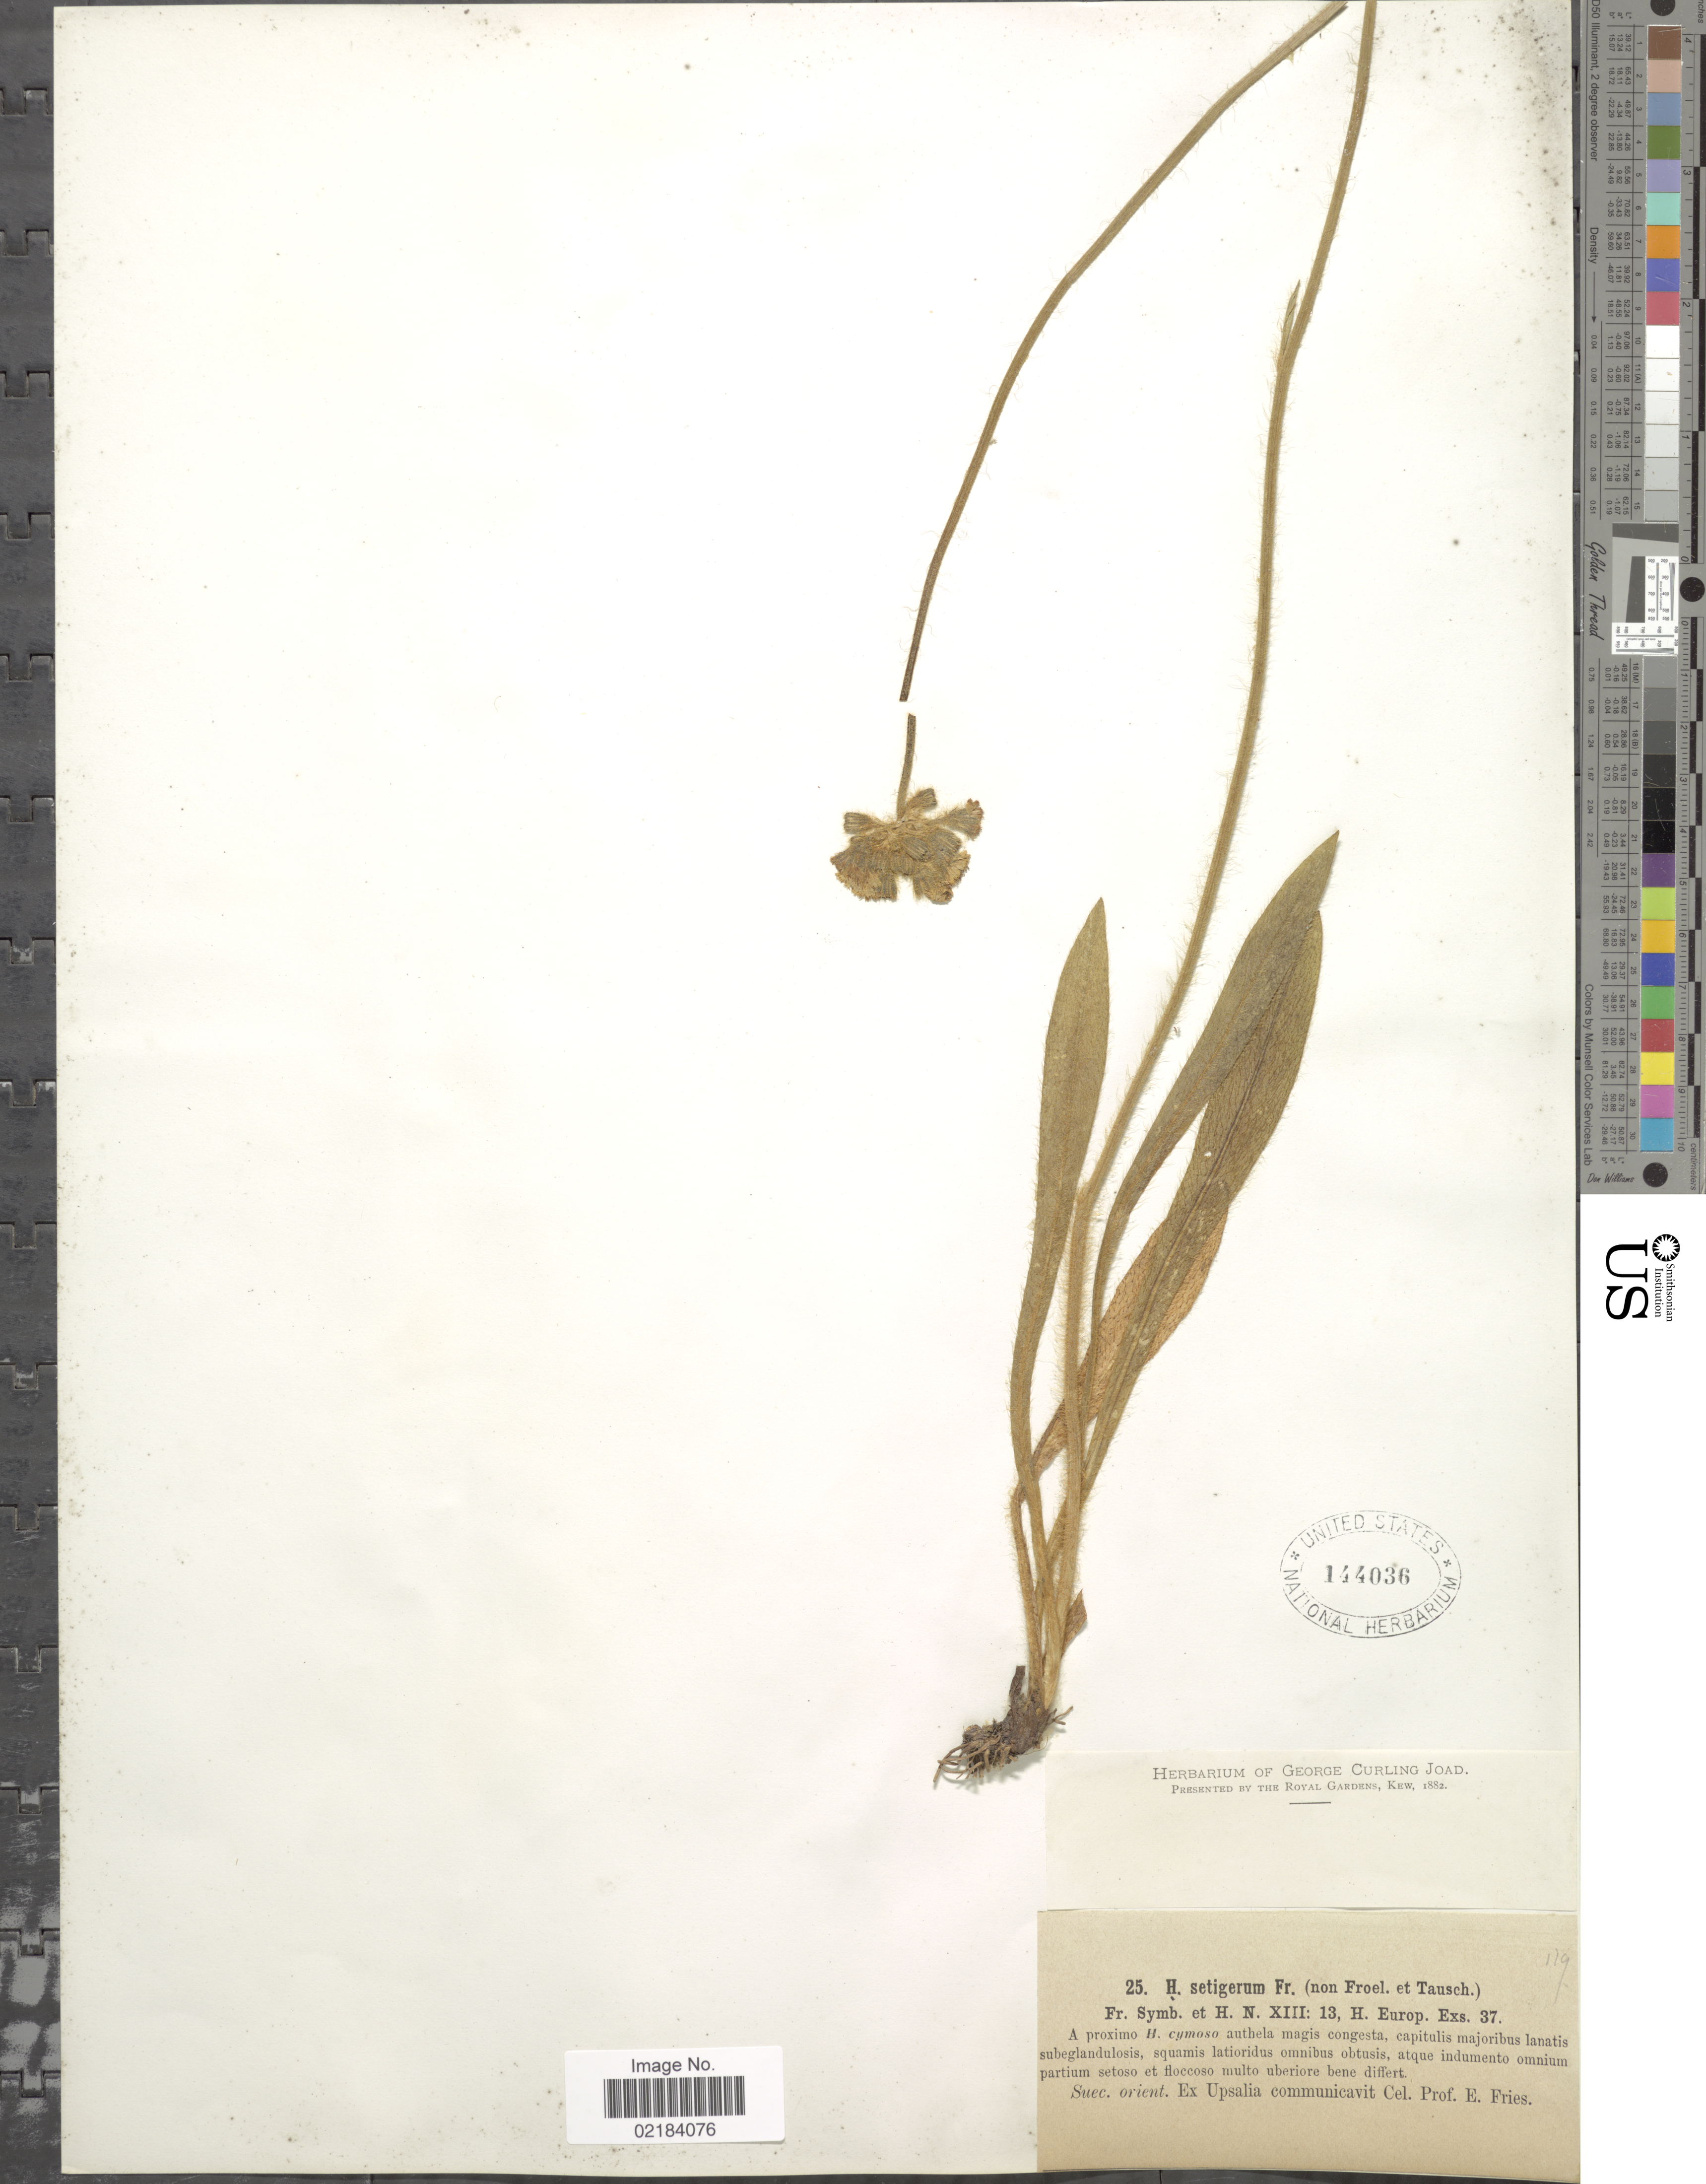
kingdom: Plantae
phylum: Tracheophyta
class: Magnoliopsida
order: Asterales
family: Asteraceae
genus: Pilosella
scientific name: Pilosella setifolia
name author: (Touton) S. Bräut. & Greuter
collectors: E. M. Fries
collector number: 25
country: Sweden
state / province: Uppsala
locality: Upsalia.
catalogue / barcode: US 144036